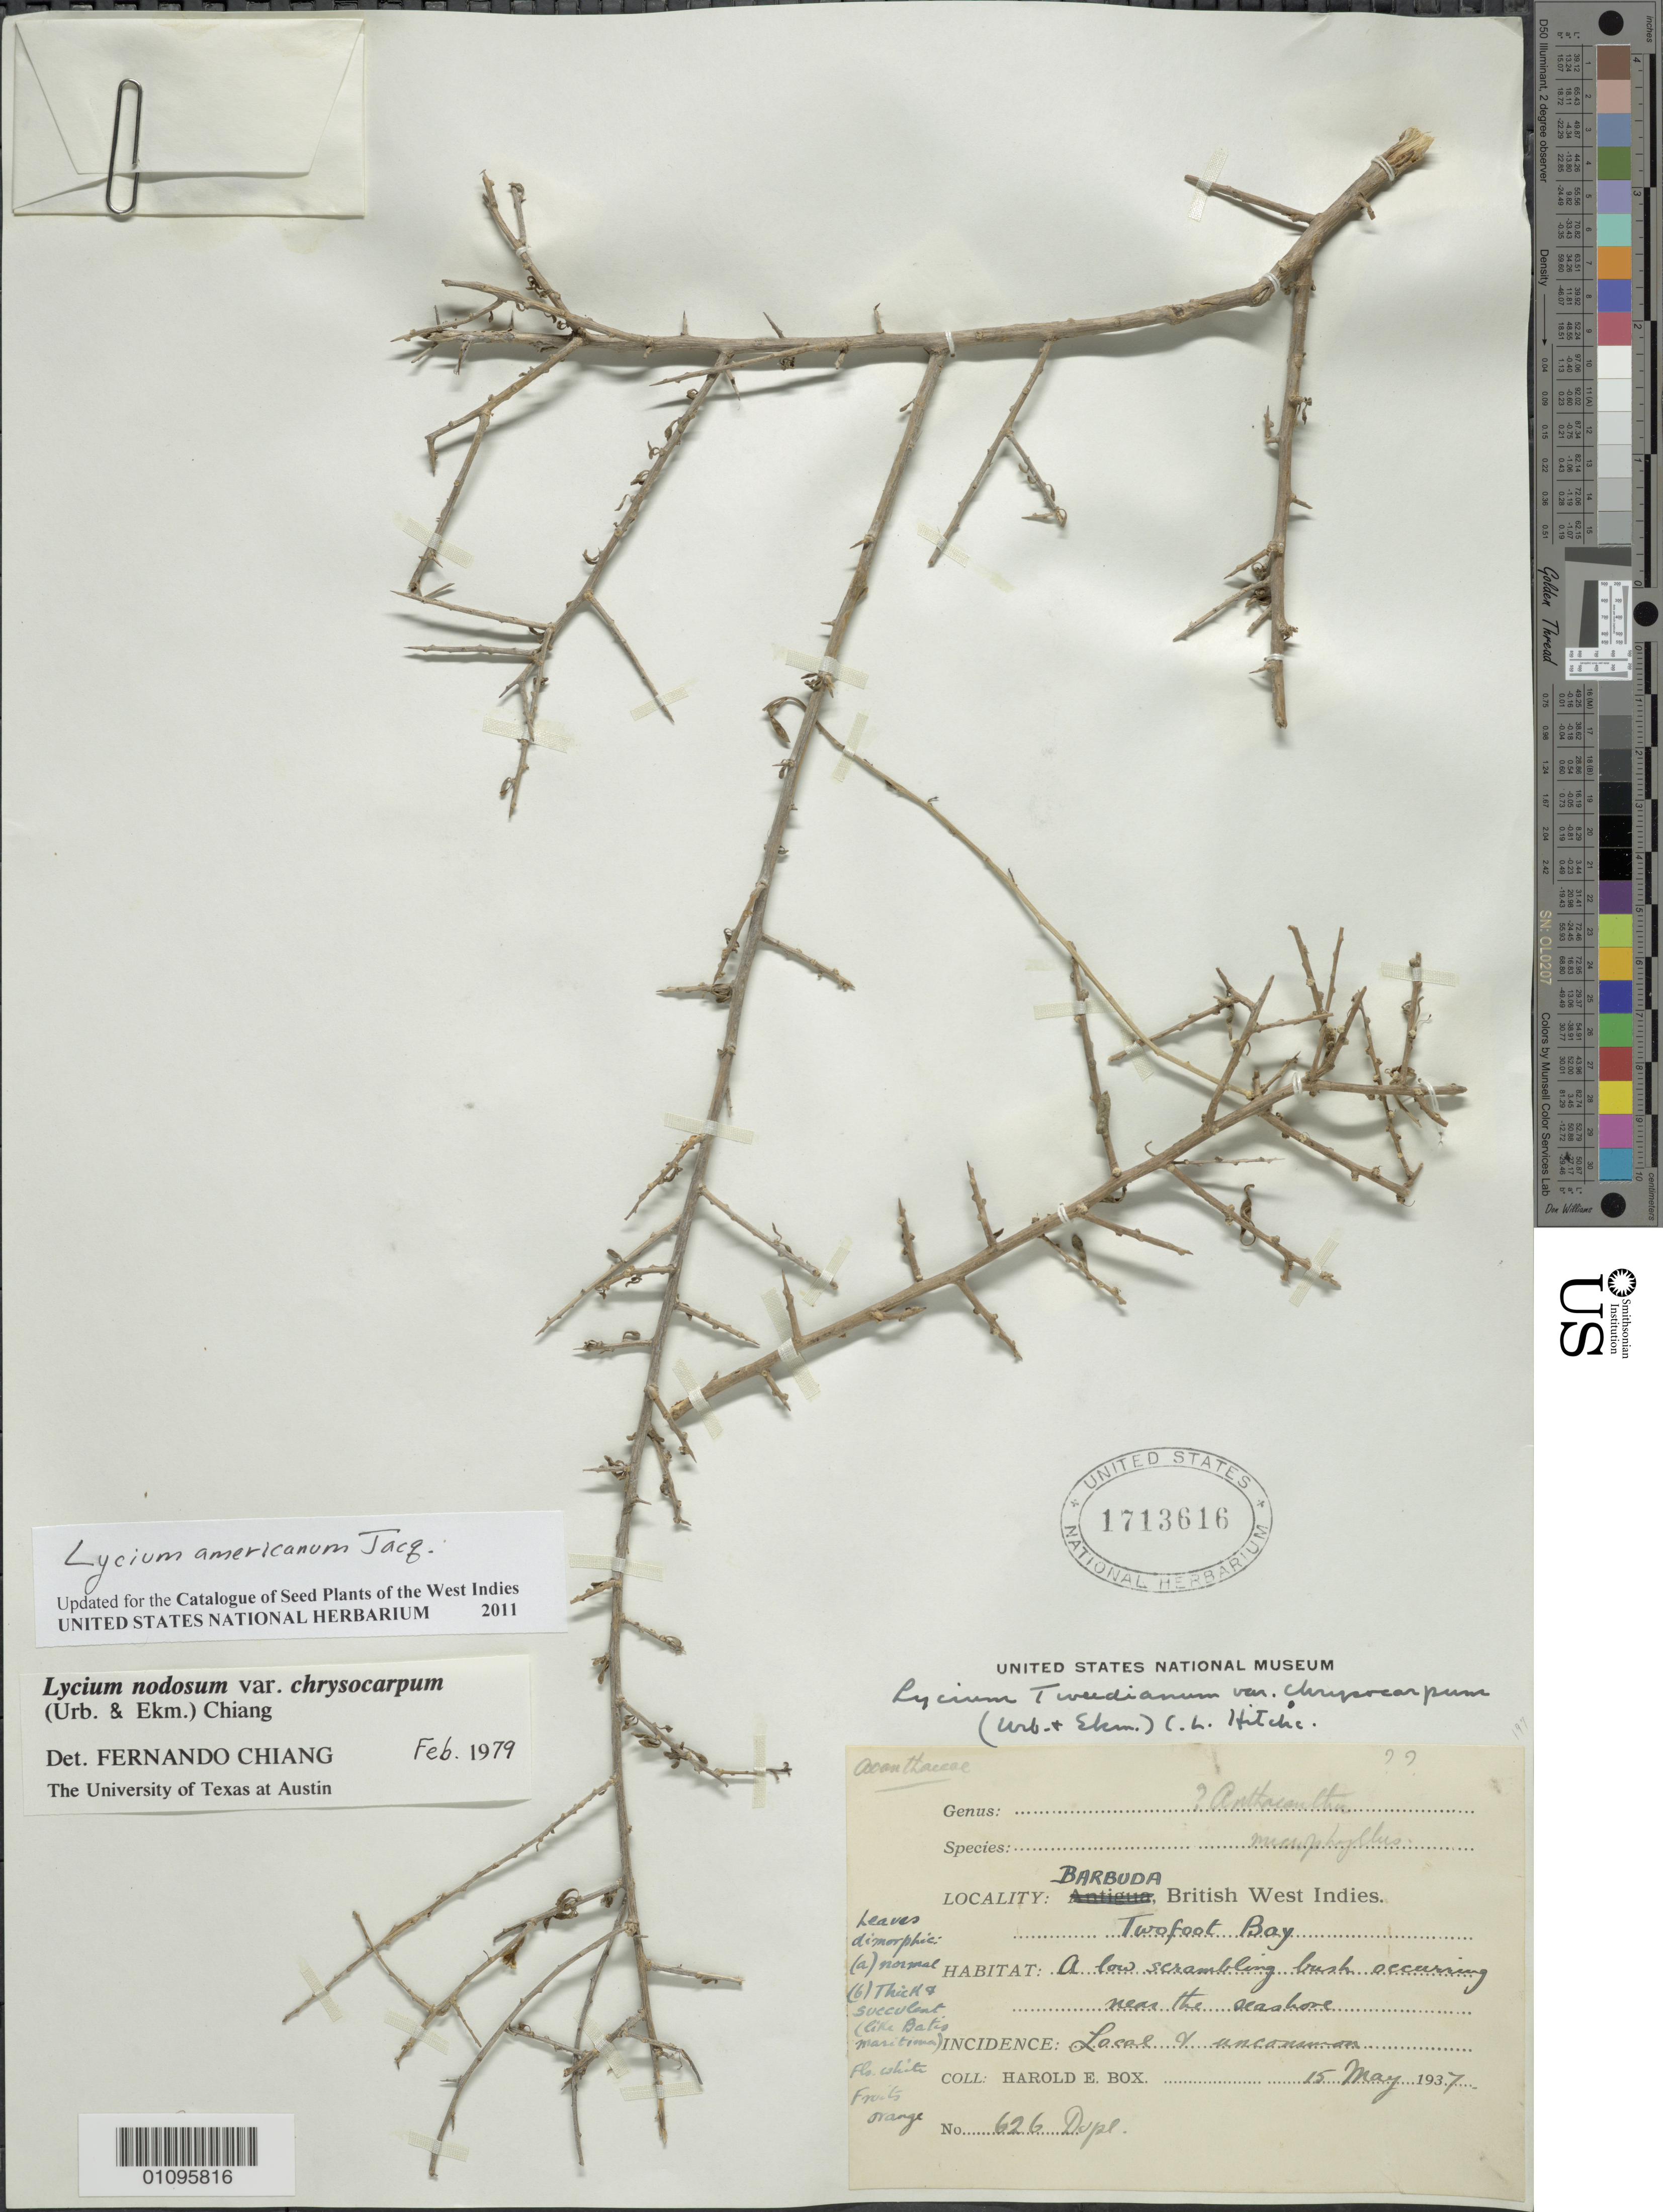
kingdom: Plantae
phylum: Tracheophyta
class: Magnoliopsida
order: Solanales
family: Solanaceae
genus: Lycium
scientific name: Lycium americanum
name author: Jacq.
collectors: H. E. Box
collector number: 626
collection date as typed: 15 May 1937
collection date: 1937-05-15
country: Antigua and Barbuda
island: Barbuda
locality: Twofoot Bay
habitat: Near the seashore, local and uncommon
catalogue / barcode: US 1713616